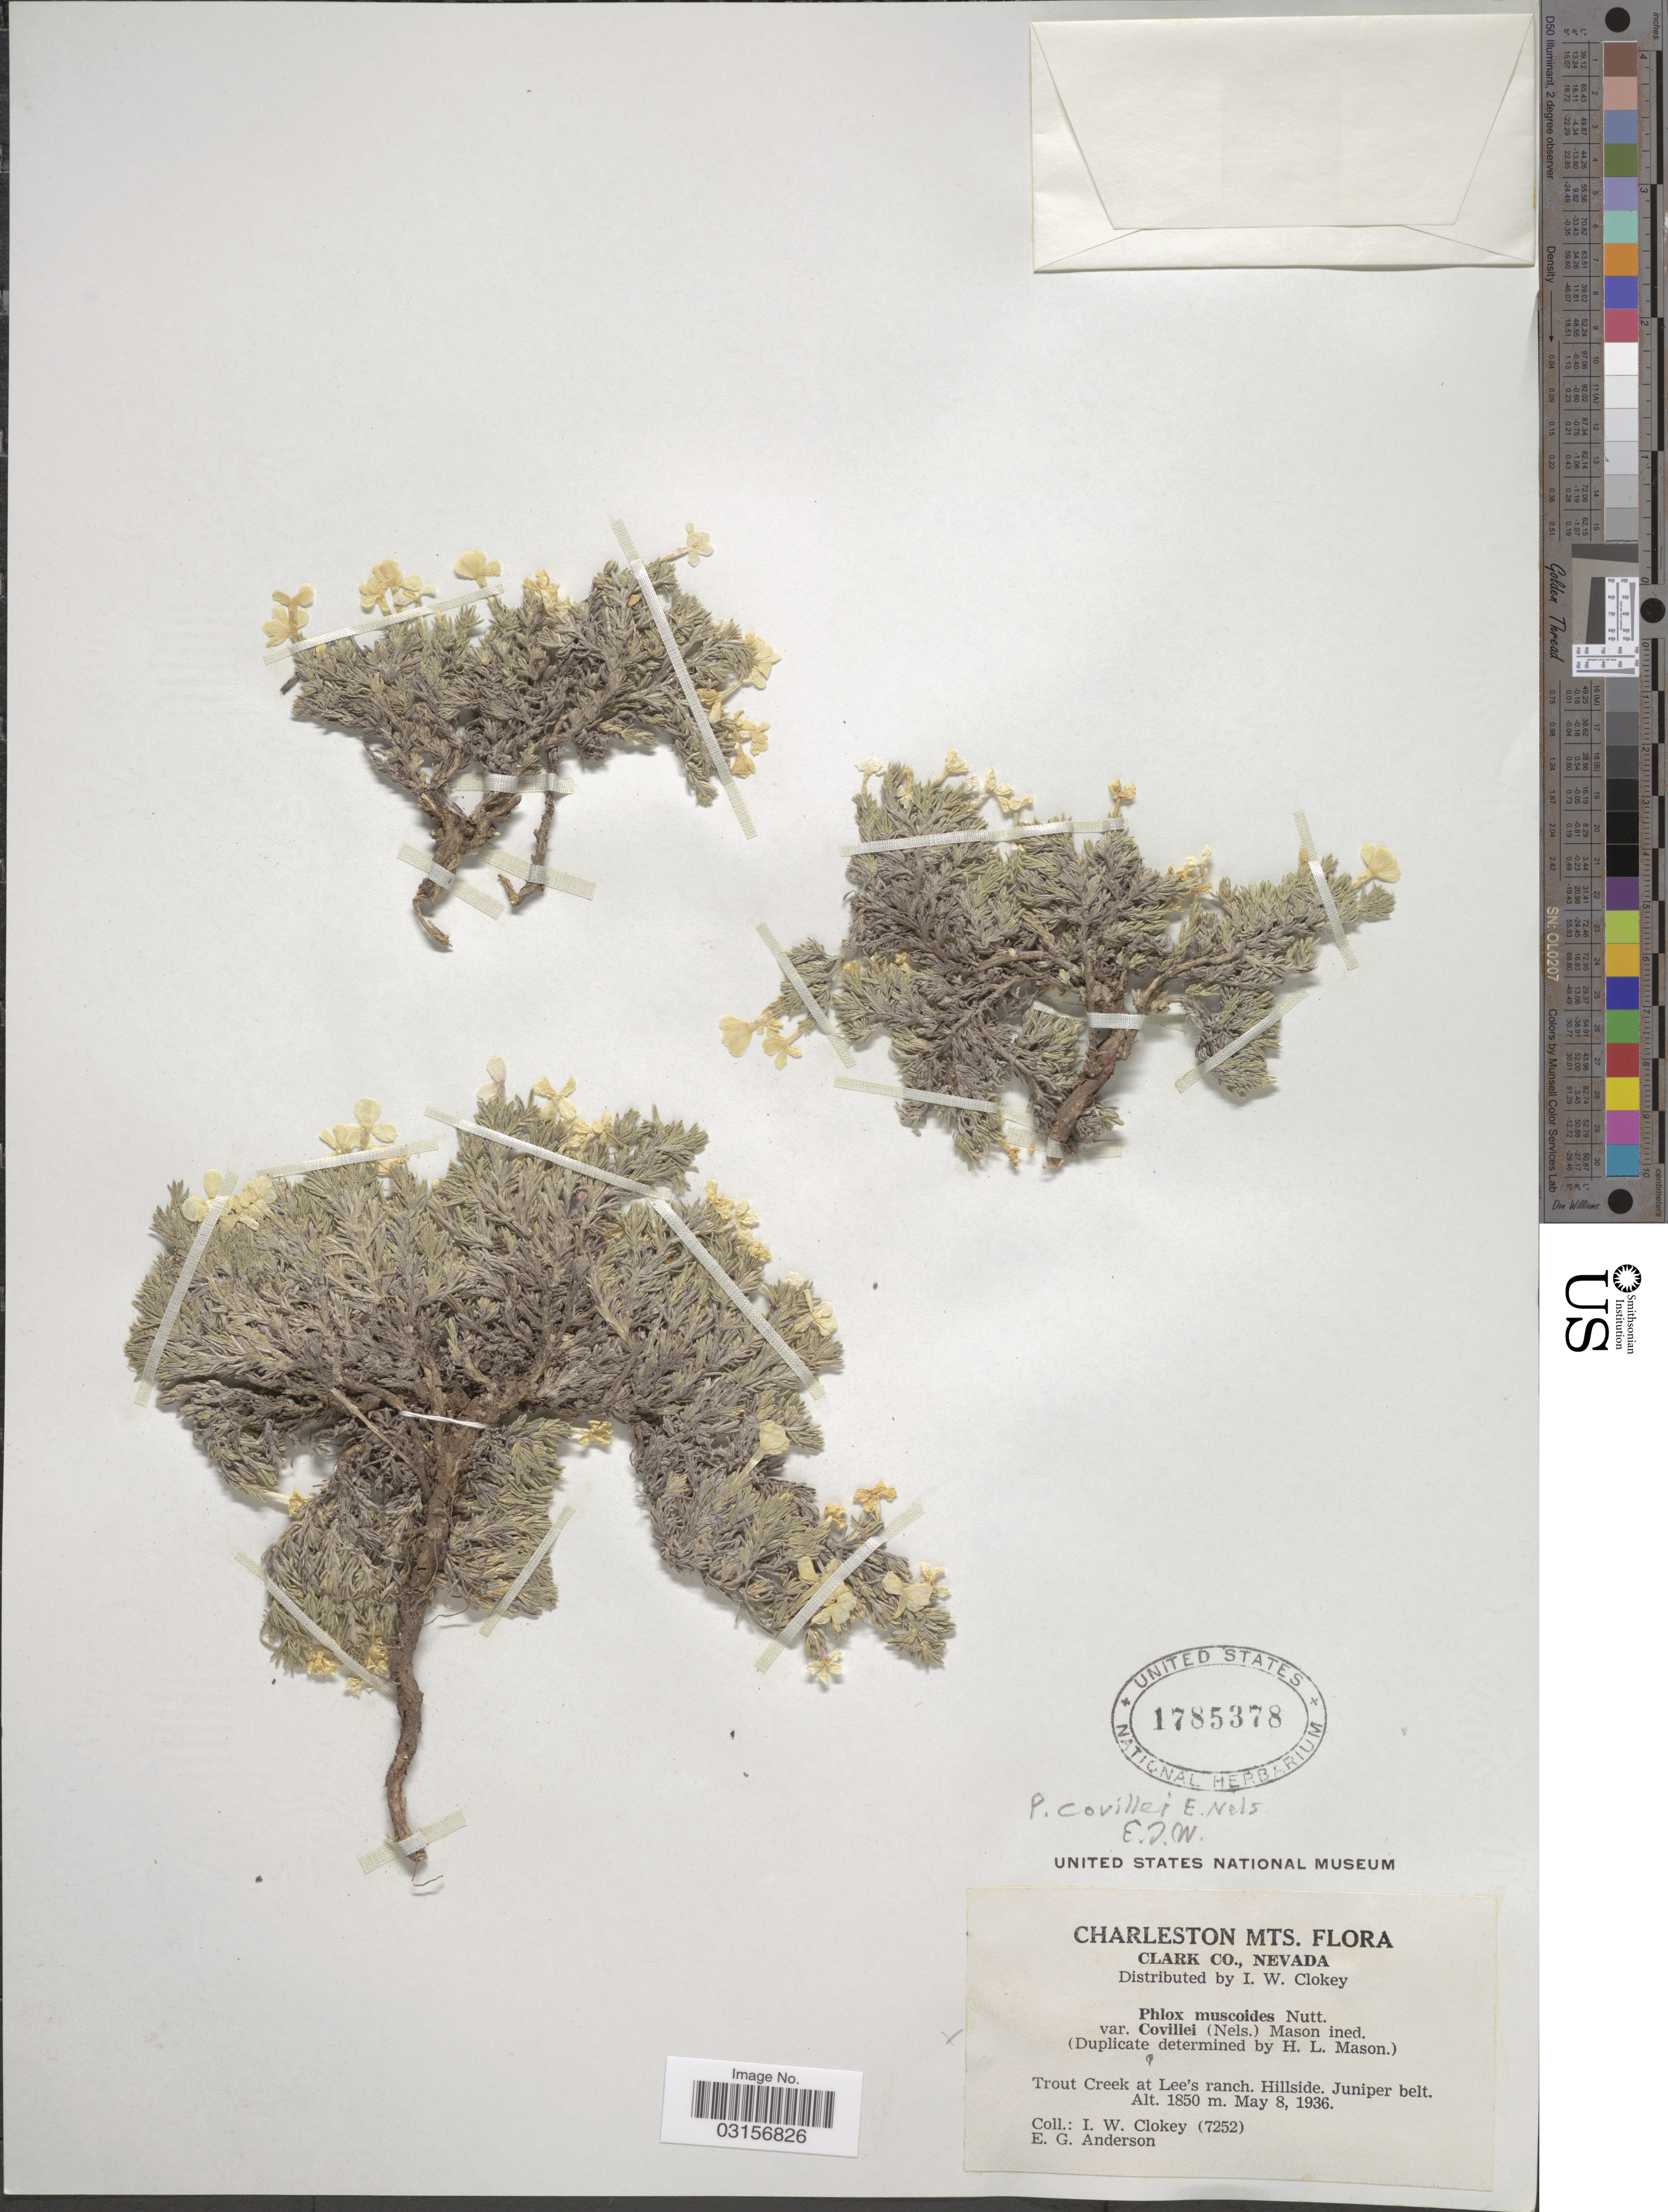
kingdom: Plantae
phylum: Tracheophyta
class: Magnoliopsida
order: Ericales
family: Polemoniaceae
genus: Phlox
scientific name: Phlox covillei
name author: E.E. Nelson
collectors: I. W. Clokey & E. G. Anderson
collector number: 7252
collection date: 1936-05-08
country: United States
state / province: Nevada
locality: Charleston Mts., Nevada, Trout Creek at Lee's ranch, Hillside, Juniper belt.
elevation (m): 1850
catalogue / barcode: US 1785378